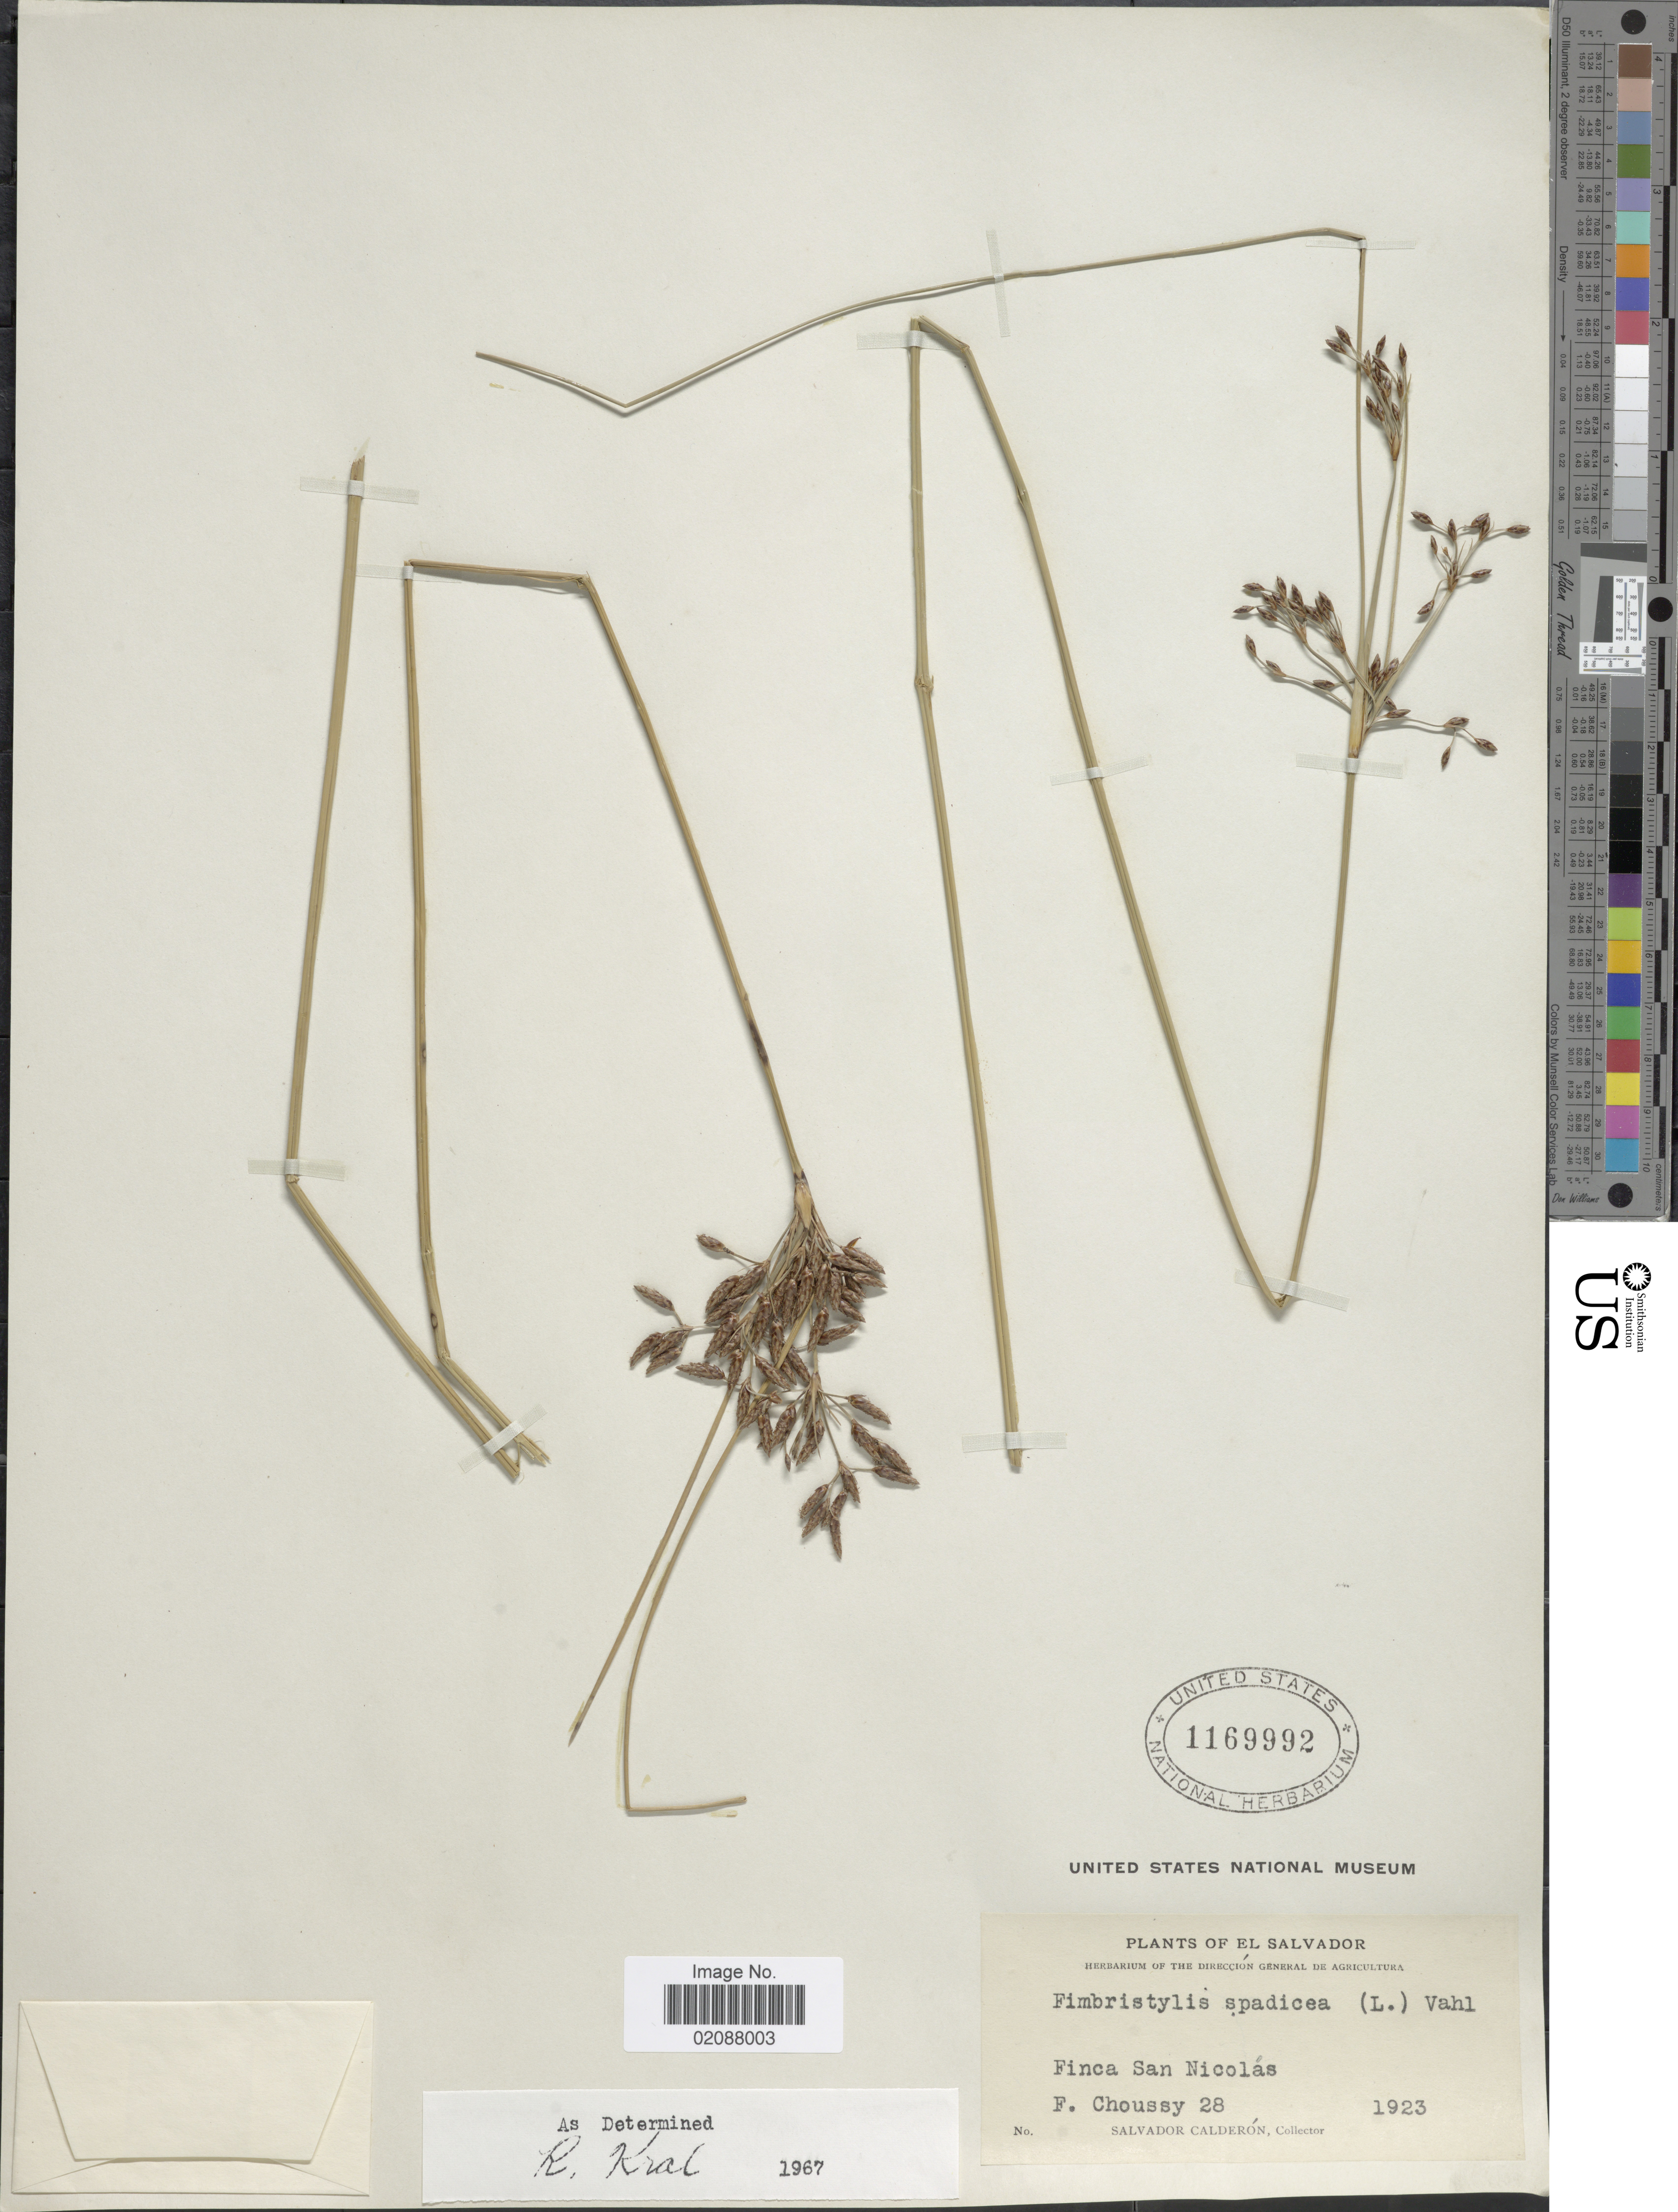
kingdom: Plantae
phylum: Tracheophyta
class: Liliopsida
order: Poales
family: Cyperaceae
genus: Fimbristylis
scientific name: Fimbristylis spadicea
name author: (L.) Vahl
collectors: F. Choussy & S. Calderón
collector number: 28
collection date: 1923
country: El Salvador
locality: Finca San Nicolas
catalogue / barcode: US 1169992